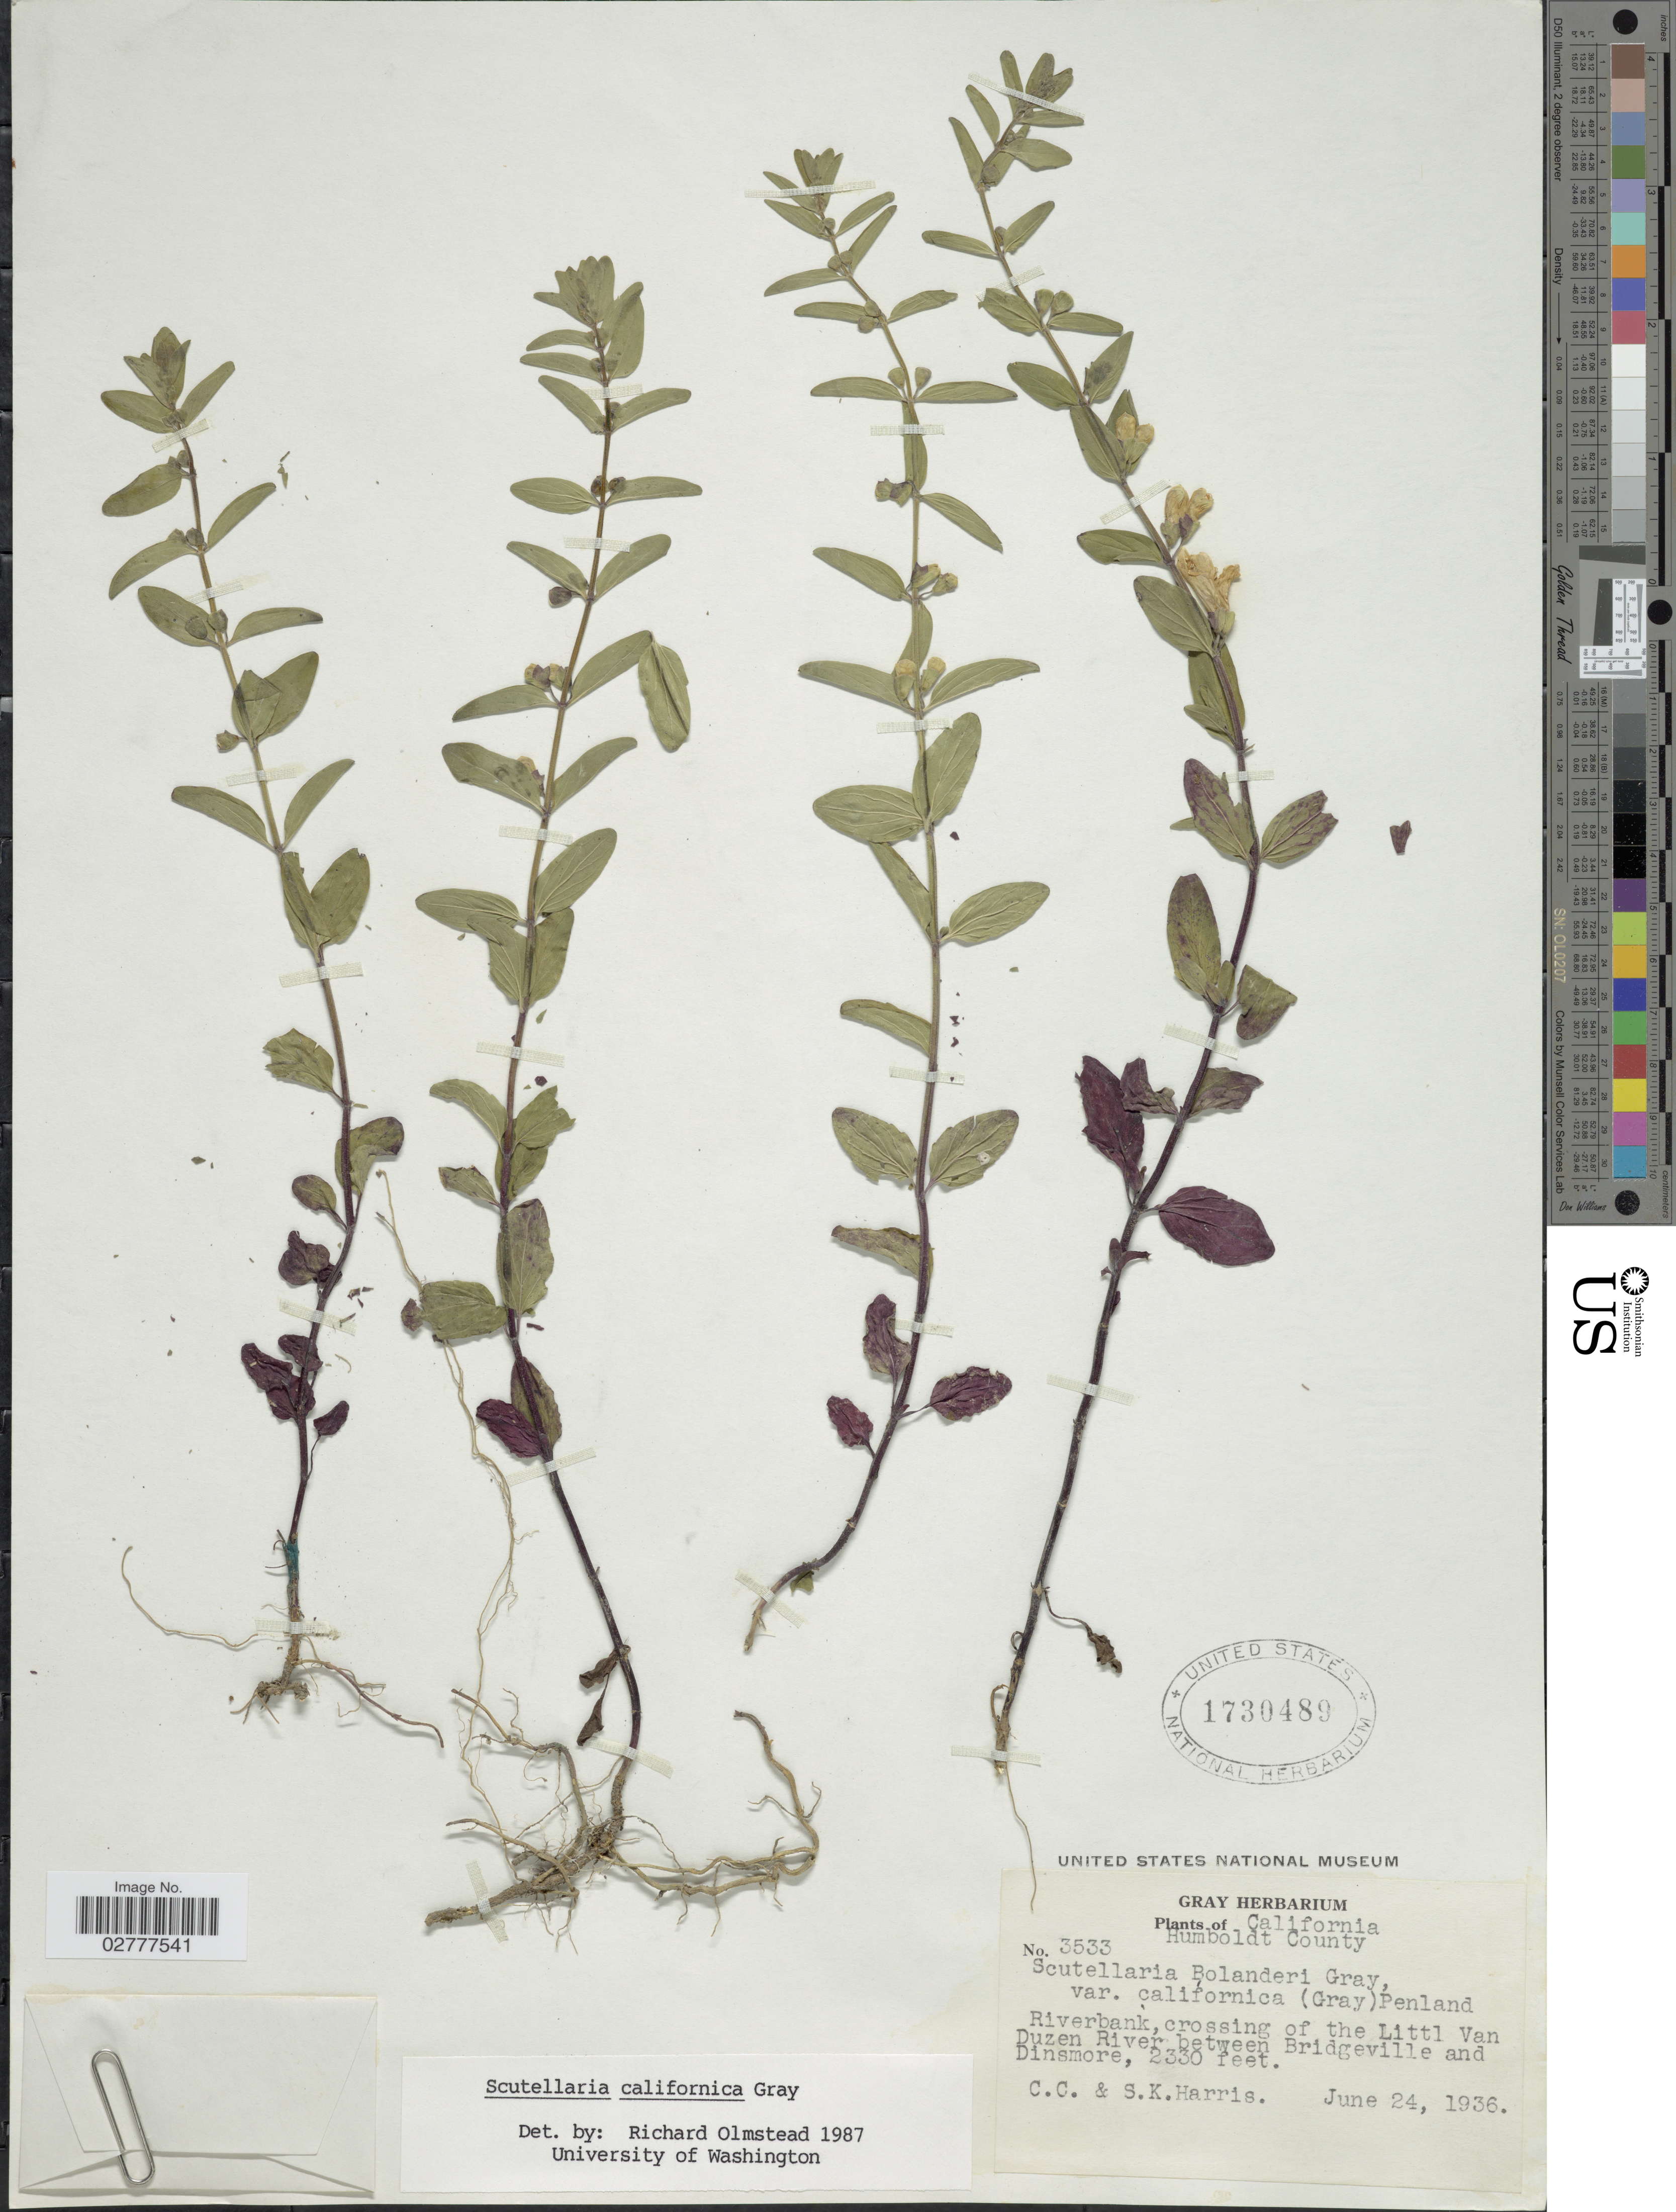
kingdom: Plantae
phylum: Tracheophyta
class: Magnoliopsida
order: Lamiales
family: Lamiaceae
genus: Scutellaria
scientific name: Scutellaria californica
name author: A. Gray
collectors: C. C. Harris & S. K. Harris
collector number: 3533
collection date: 1936-06-24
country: United States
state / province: California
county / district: Humboldt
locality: Humboldt County, Riverbank, crossing of the Littl Van Duzen River between Bridgeville and Dinsmore.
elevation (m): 710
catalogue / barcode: US 1730489